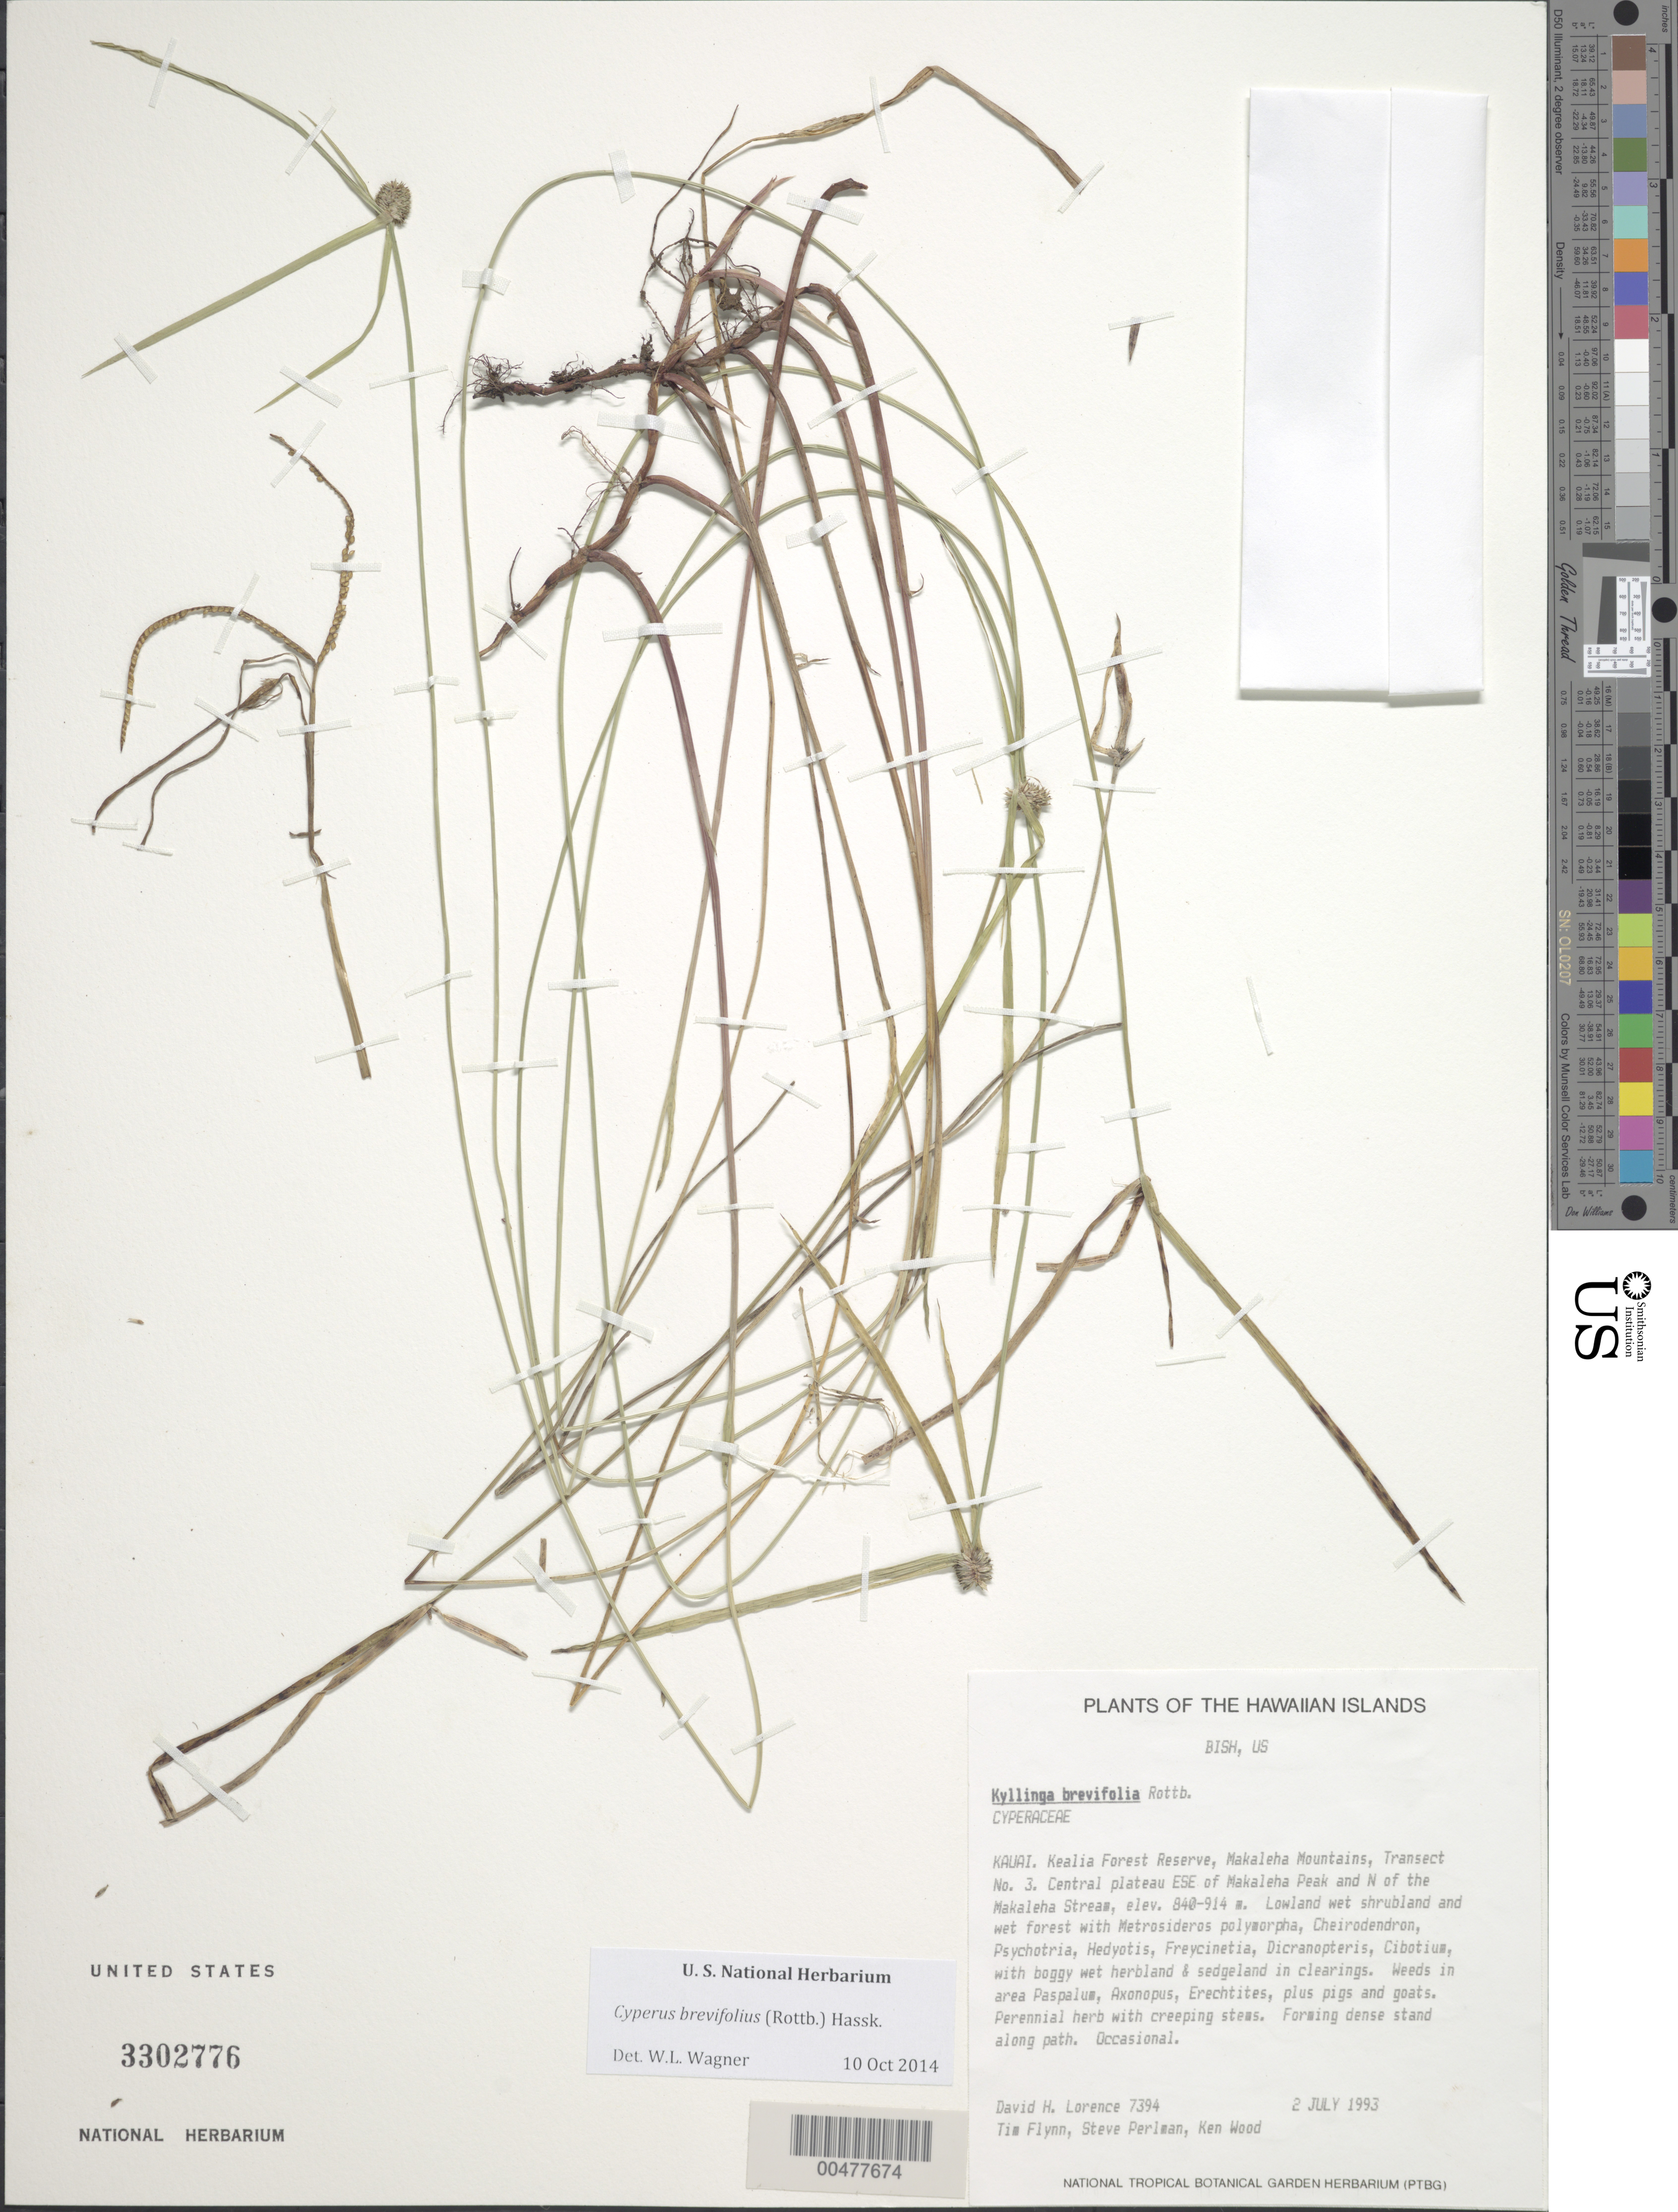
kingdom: Plantae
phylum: Tracheophyta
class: Liliopsida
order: Poales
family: Cyperaceae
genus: Cyperus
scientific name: Cyperus brevifolius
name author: (Rottb.) Hassk.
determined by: Wagner, W. L., (BOT), Smithsonian Institution - National Museum of Natural History (UNITED STATES)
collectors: D. Lorence, T. W. Flynn, S. P. Perlman & K. Wood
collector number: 7394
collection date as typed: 2 Jul 1993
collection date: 1993-07-02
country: United States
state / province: Hawaii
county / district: Kauai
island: Kaua'i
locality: Kealia Forest Reserve, Makaleha Mts., transect 3, central plateau ESE of Makaleha Peak and N of the Makaleha Stream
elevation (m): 840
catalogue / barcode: US 3302776